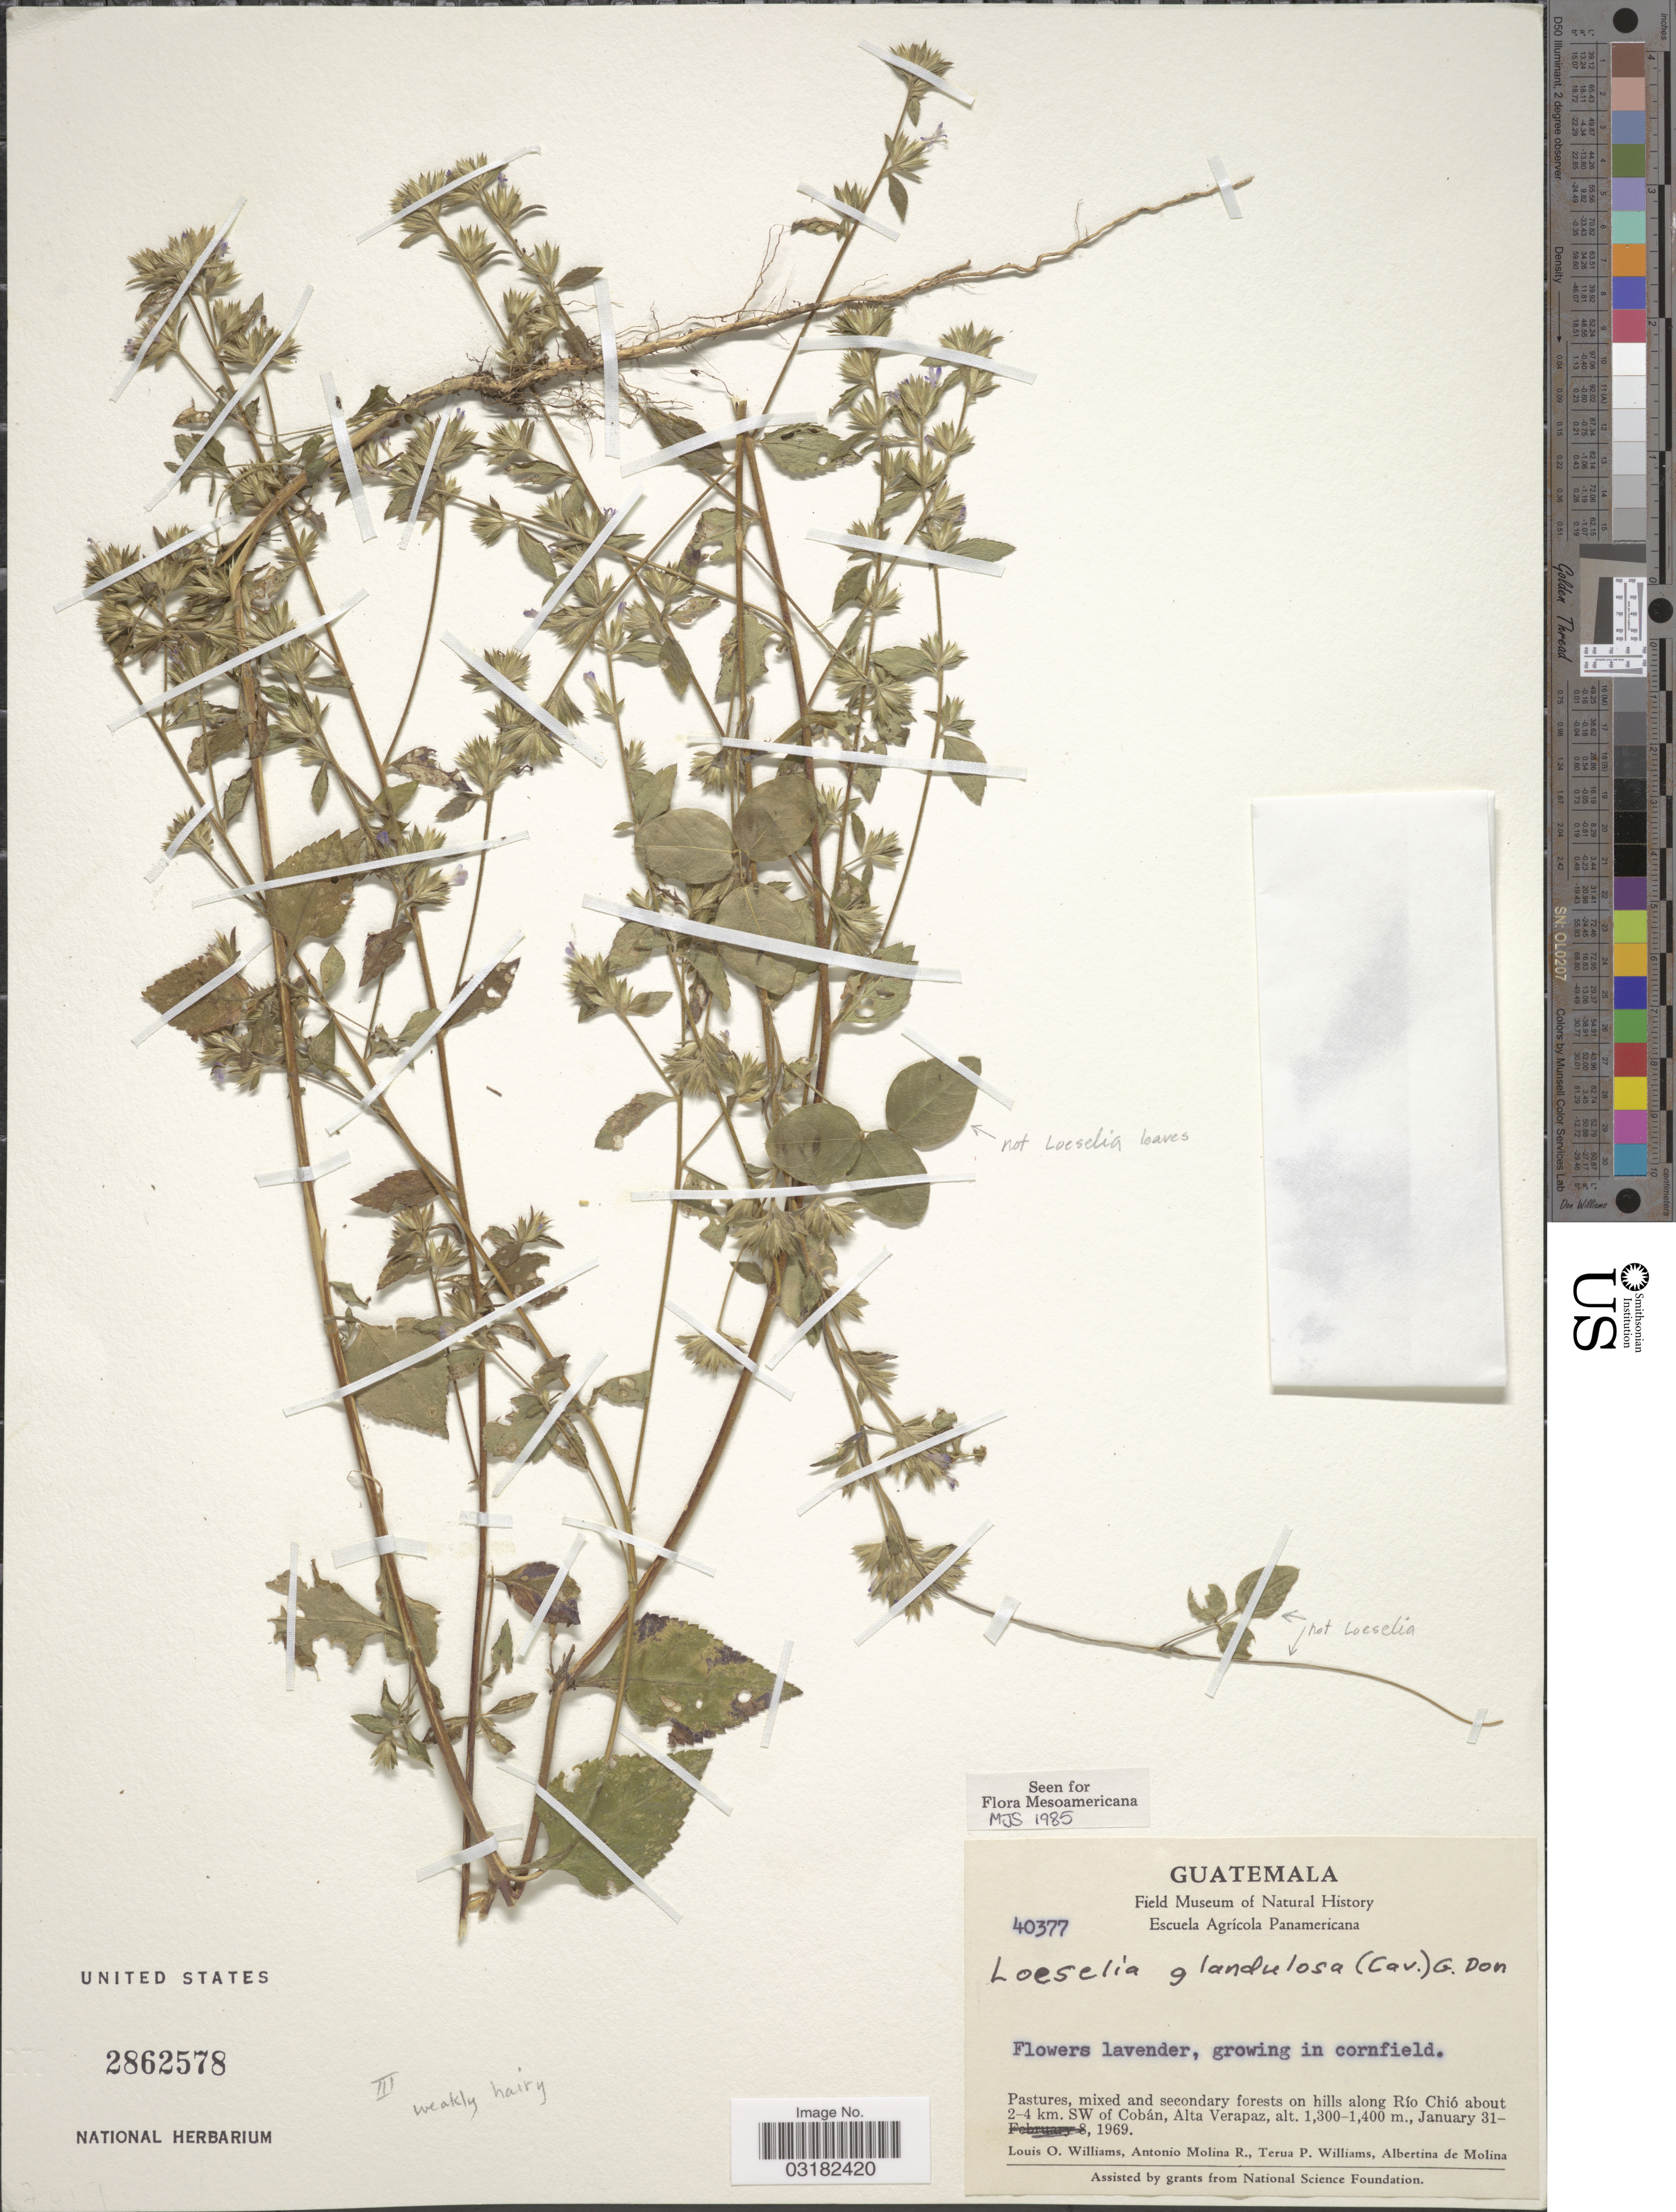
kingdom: Plantae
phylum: Tracheophyta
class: Magnoliopsida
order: Ericales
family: Polemoniaceae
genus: Loeselia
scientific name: Loeselia glandulosa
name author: (Cav.) G. Don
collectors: L. O. Williams, A. Molina R., T. Williams & A. R. Molina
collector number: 40377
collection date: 1969-01-31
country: Guatemala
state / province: Alta Verapaz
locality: Pastures, mixed and secondary forests on hills along Río Chió about 2-4 km. SW of Cobán, Alta Verapaz.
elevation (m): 1300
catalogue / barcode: US 2862578